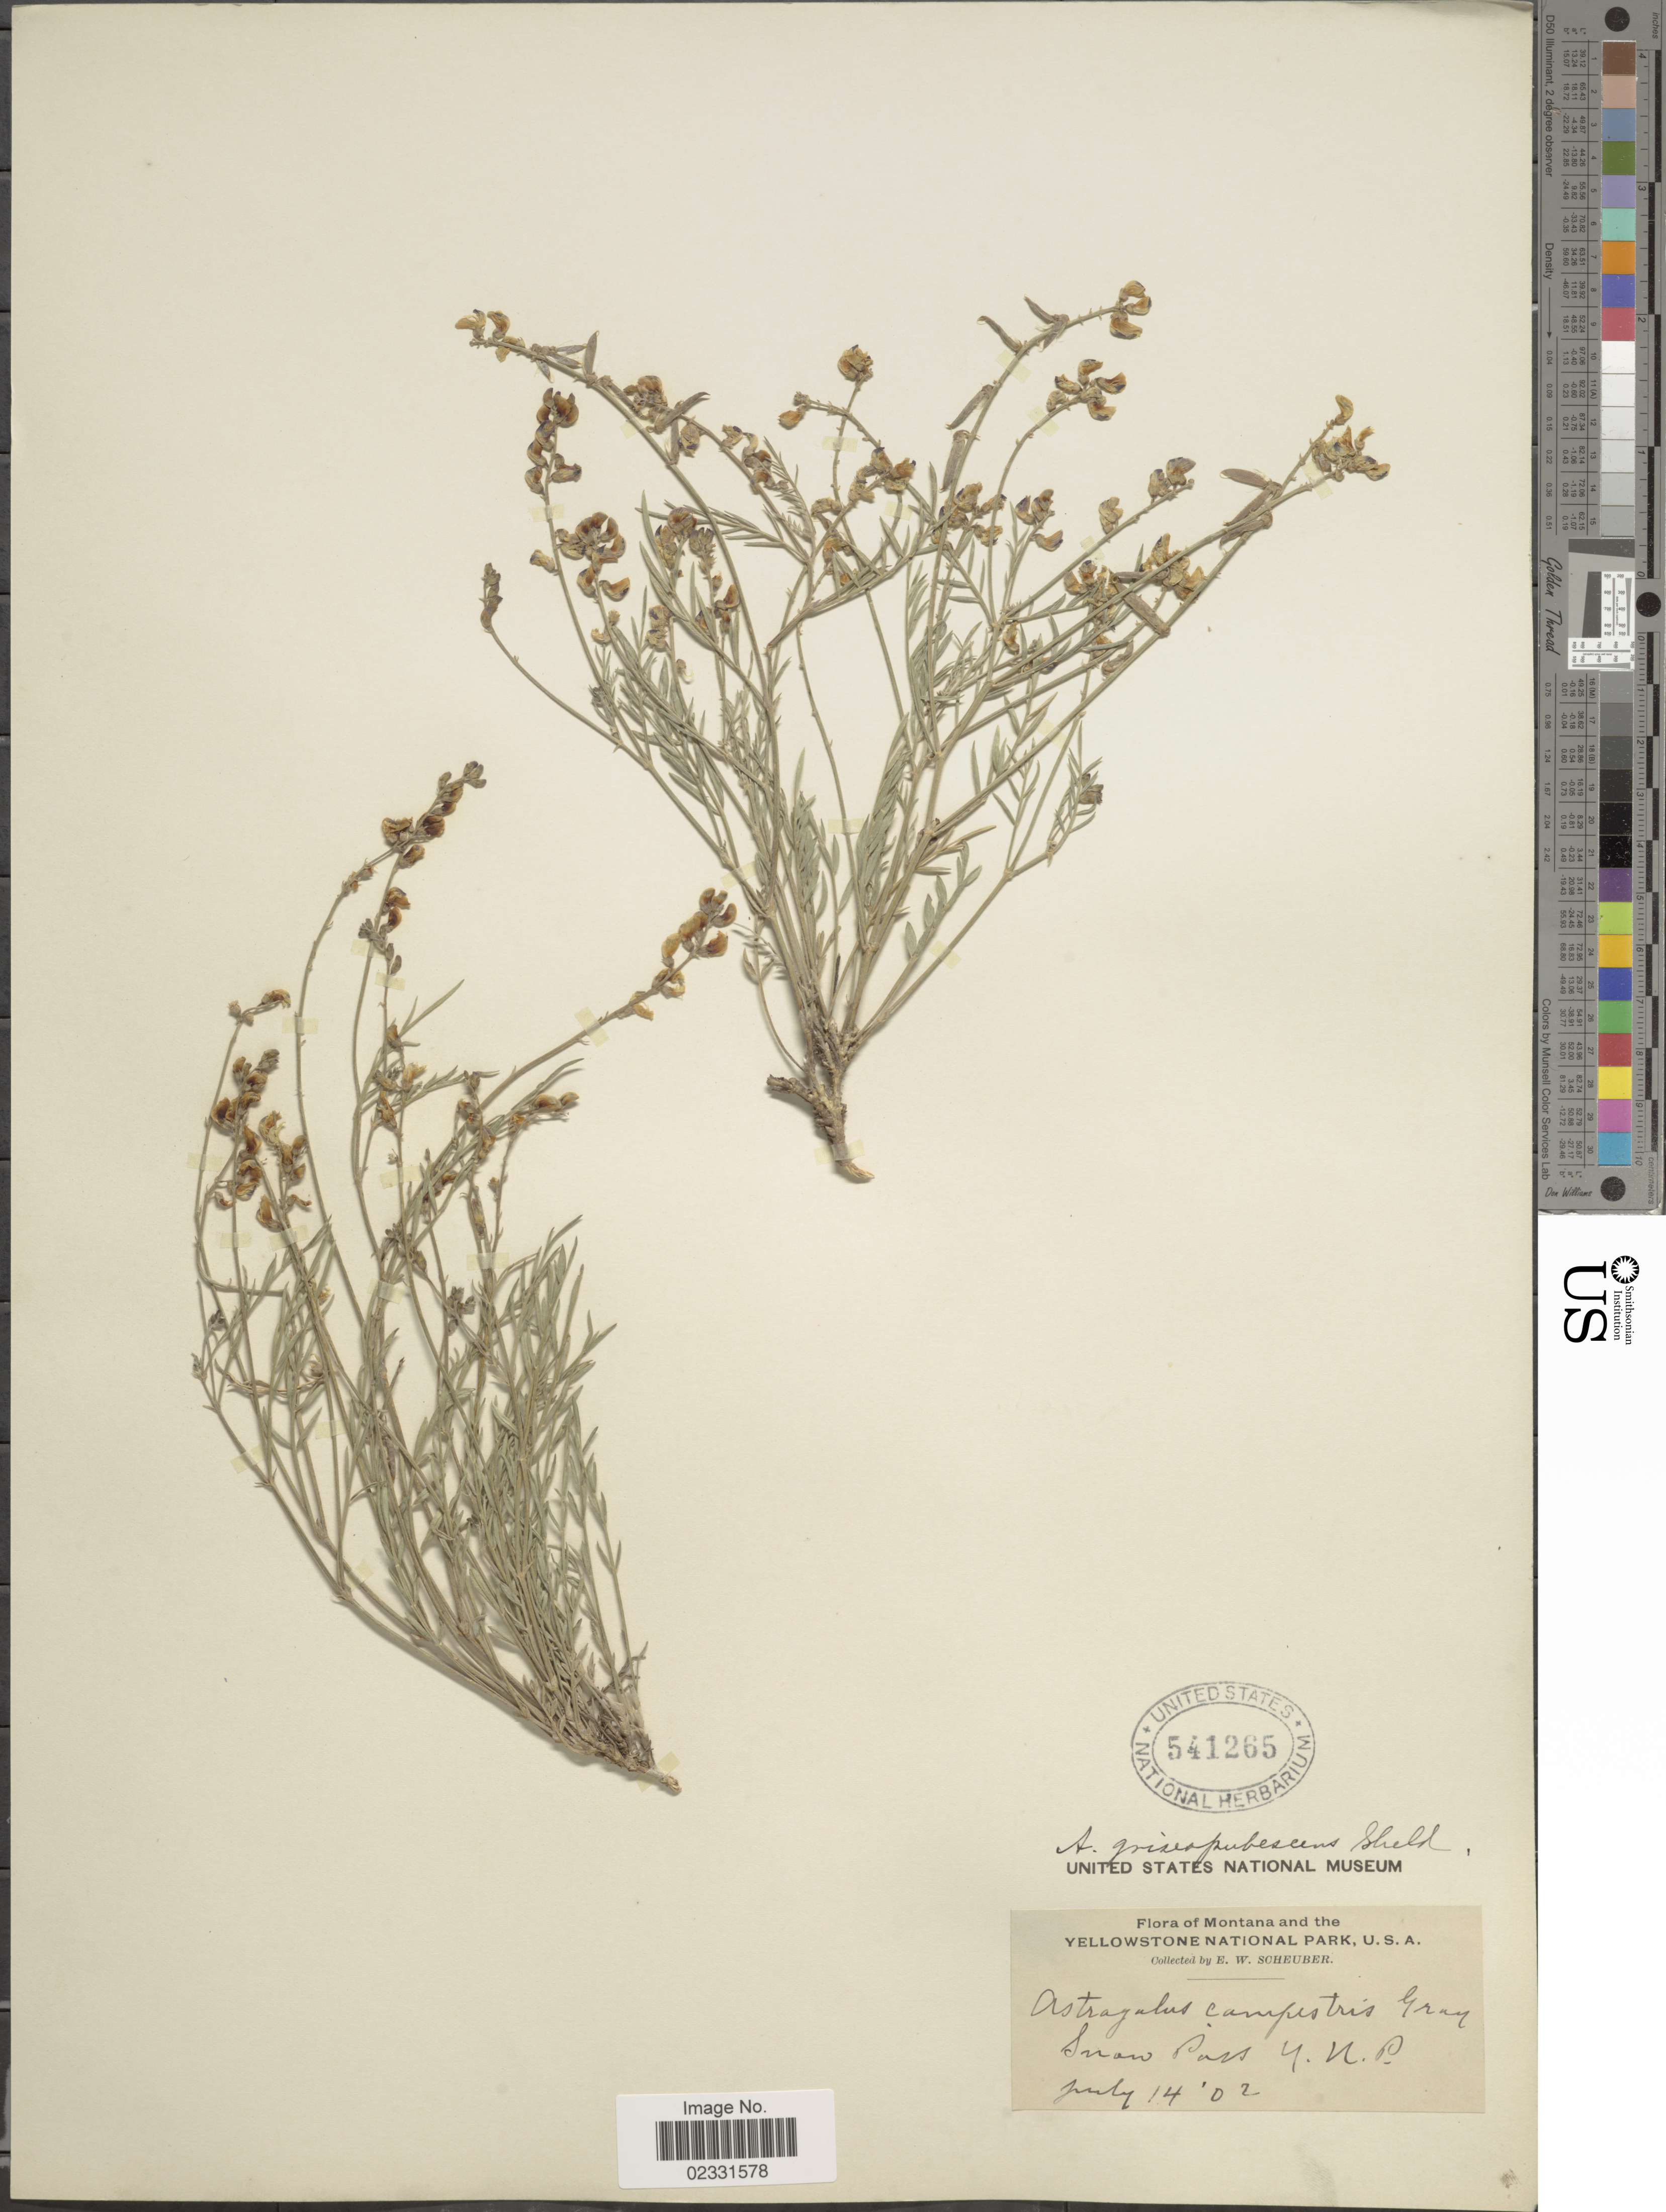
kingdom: Plantae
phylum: Tracheophyta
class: Magnoliopsida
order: Fabales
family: Fabaceae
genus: Astragalus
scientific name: Astragalus griseopubescens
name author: E. Sheld.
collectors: E. Scheuber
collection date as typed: Transcribed d/m/y: 14/7/2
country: United States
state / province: Montana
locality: Montana and the Yellowstone National Park, U.S.A. Snow Pass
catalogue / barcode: US 541265